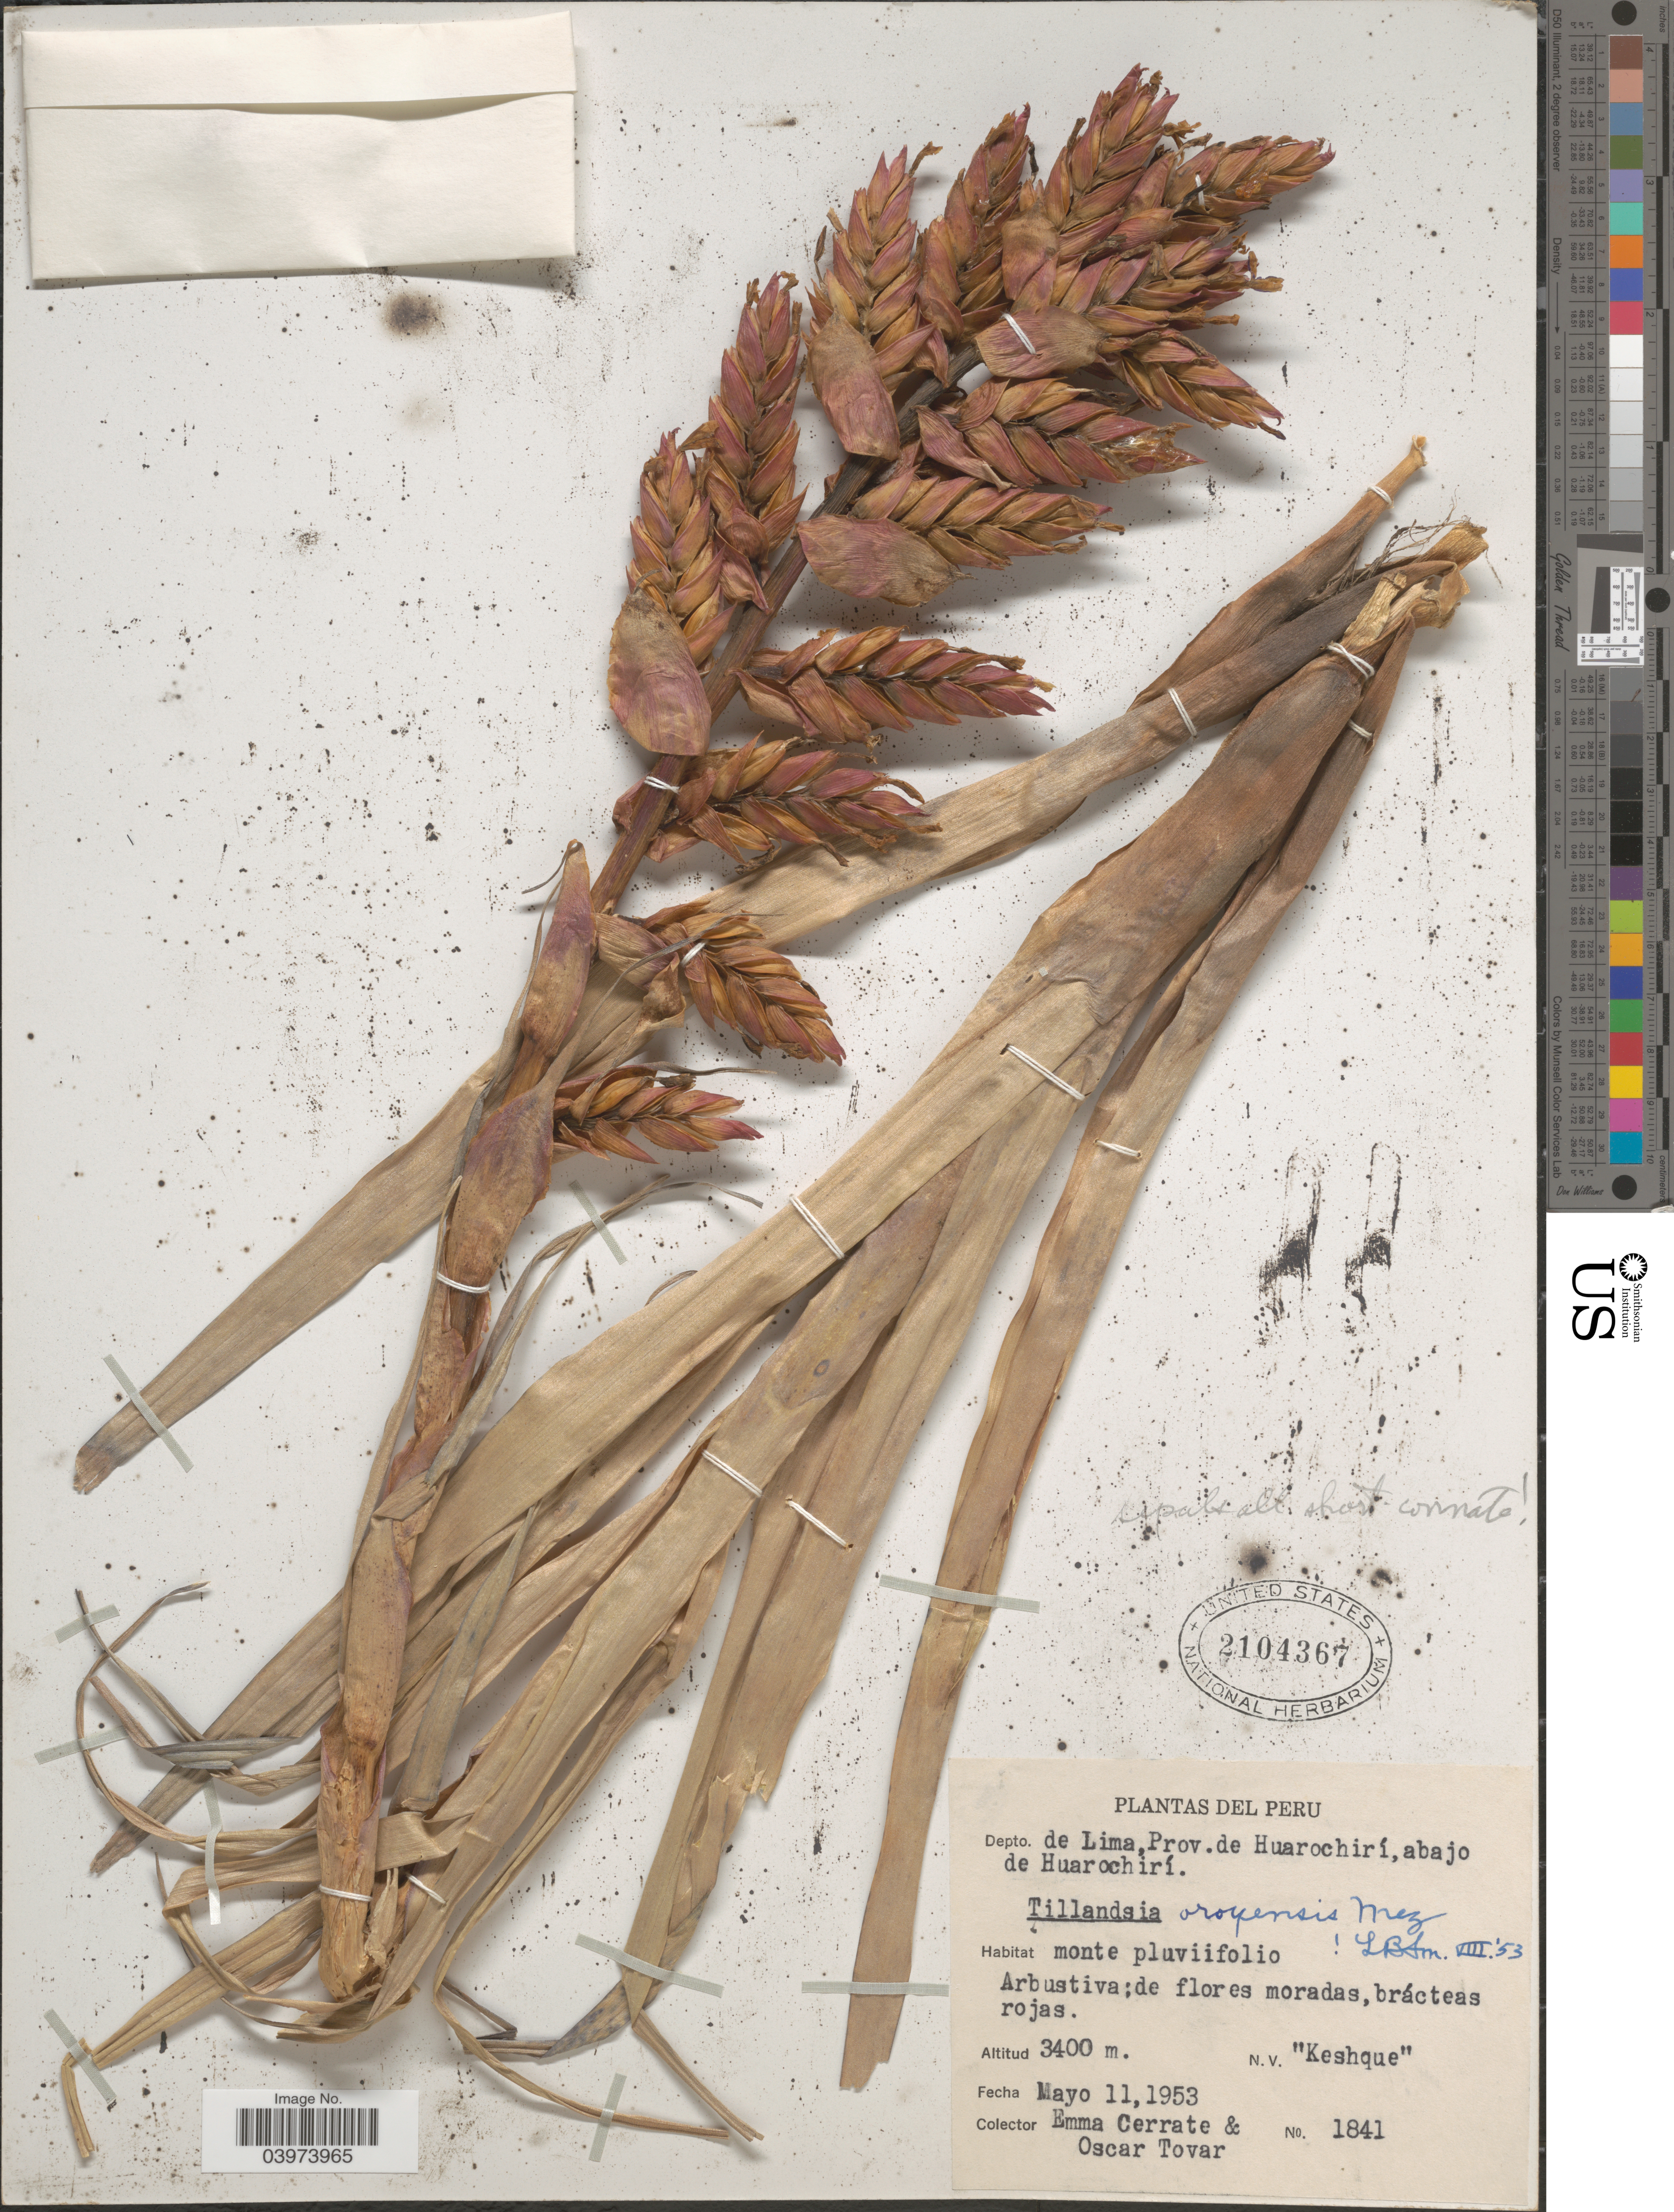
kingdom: Plantae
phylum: Tracheophyta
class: Liliopsida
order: Poales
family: Bromeliaceae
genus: Tillandsia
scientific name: Tillandsia oroyensis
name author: Mez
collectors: E. Cerrate & Ó. Tovar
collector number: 1841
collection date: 1953-05-11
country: Peru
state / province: Lima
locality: Depto. de Lima, Prov. de Huarochirí, abajo de Huarochirí.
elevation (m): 3400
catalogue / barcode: US 2104367